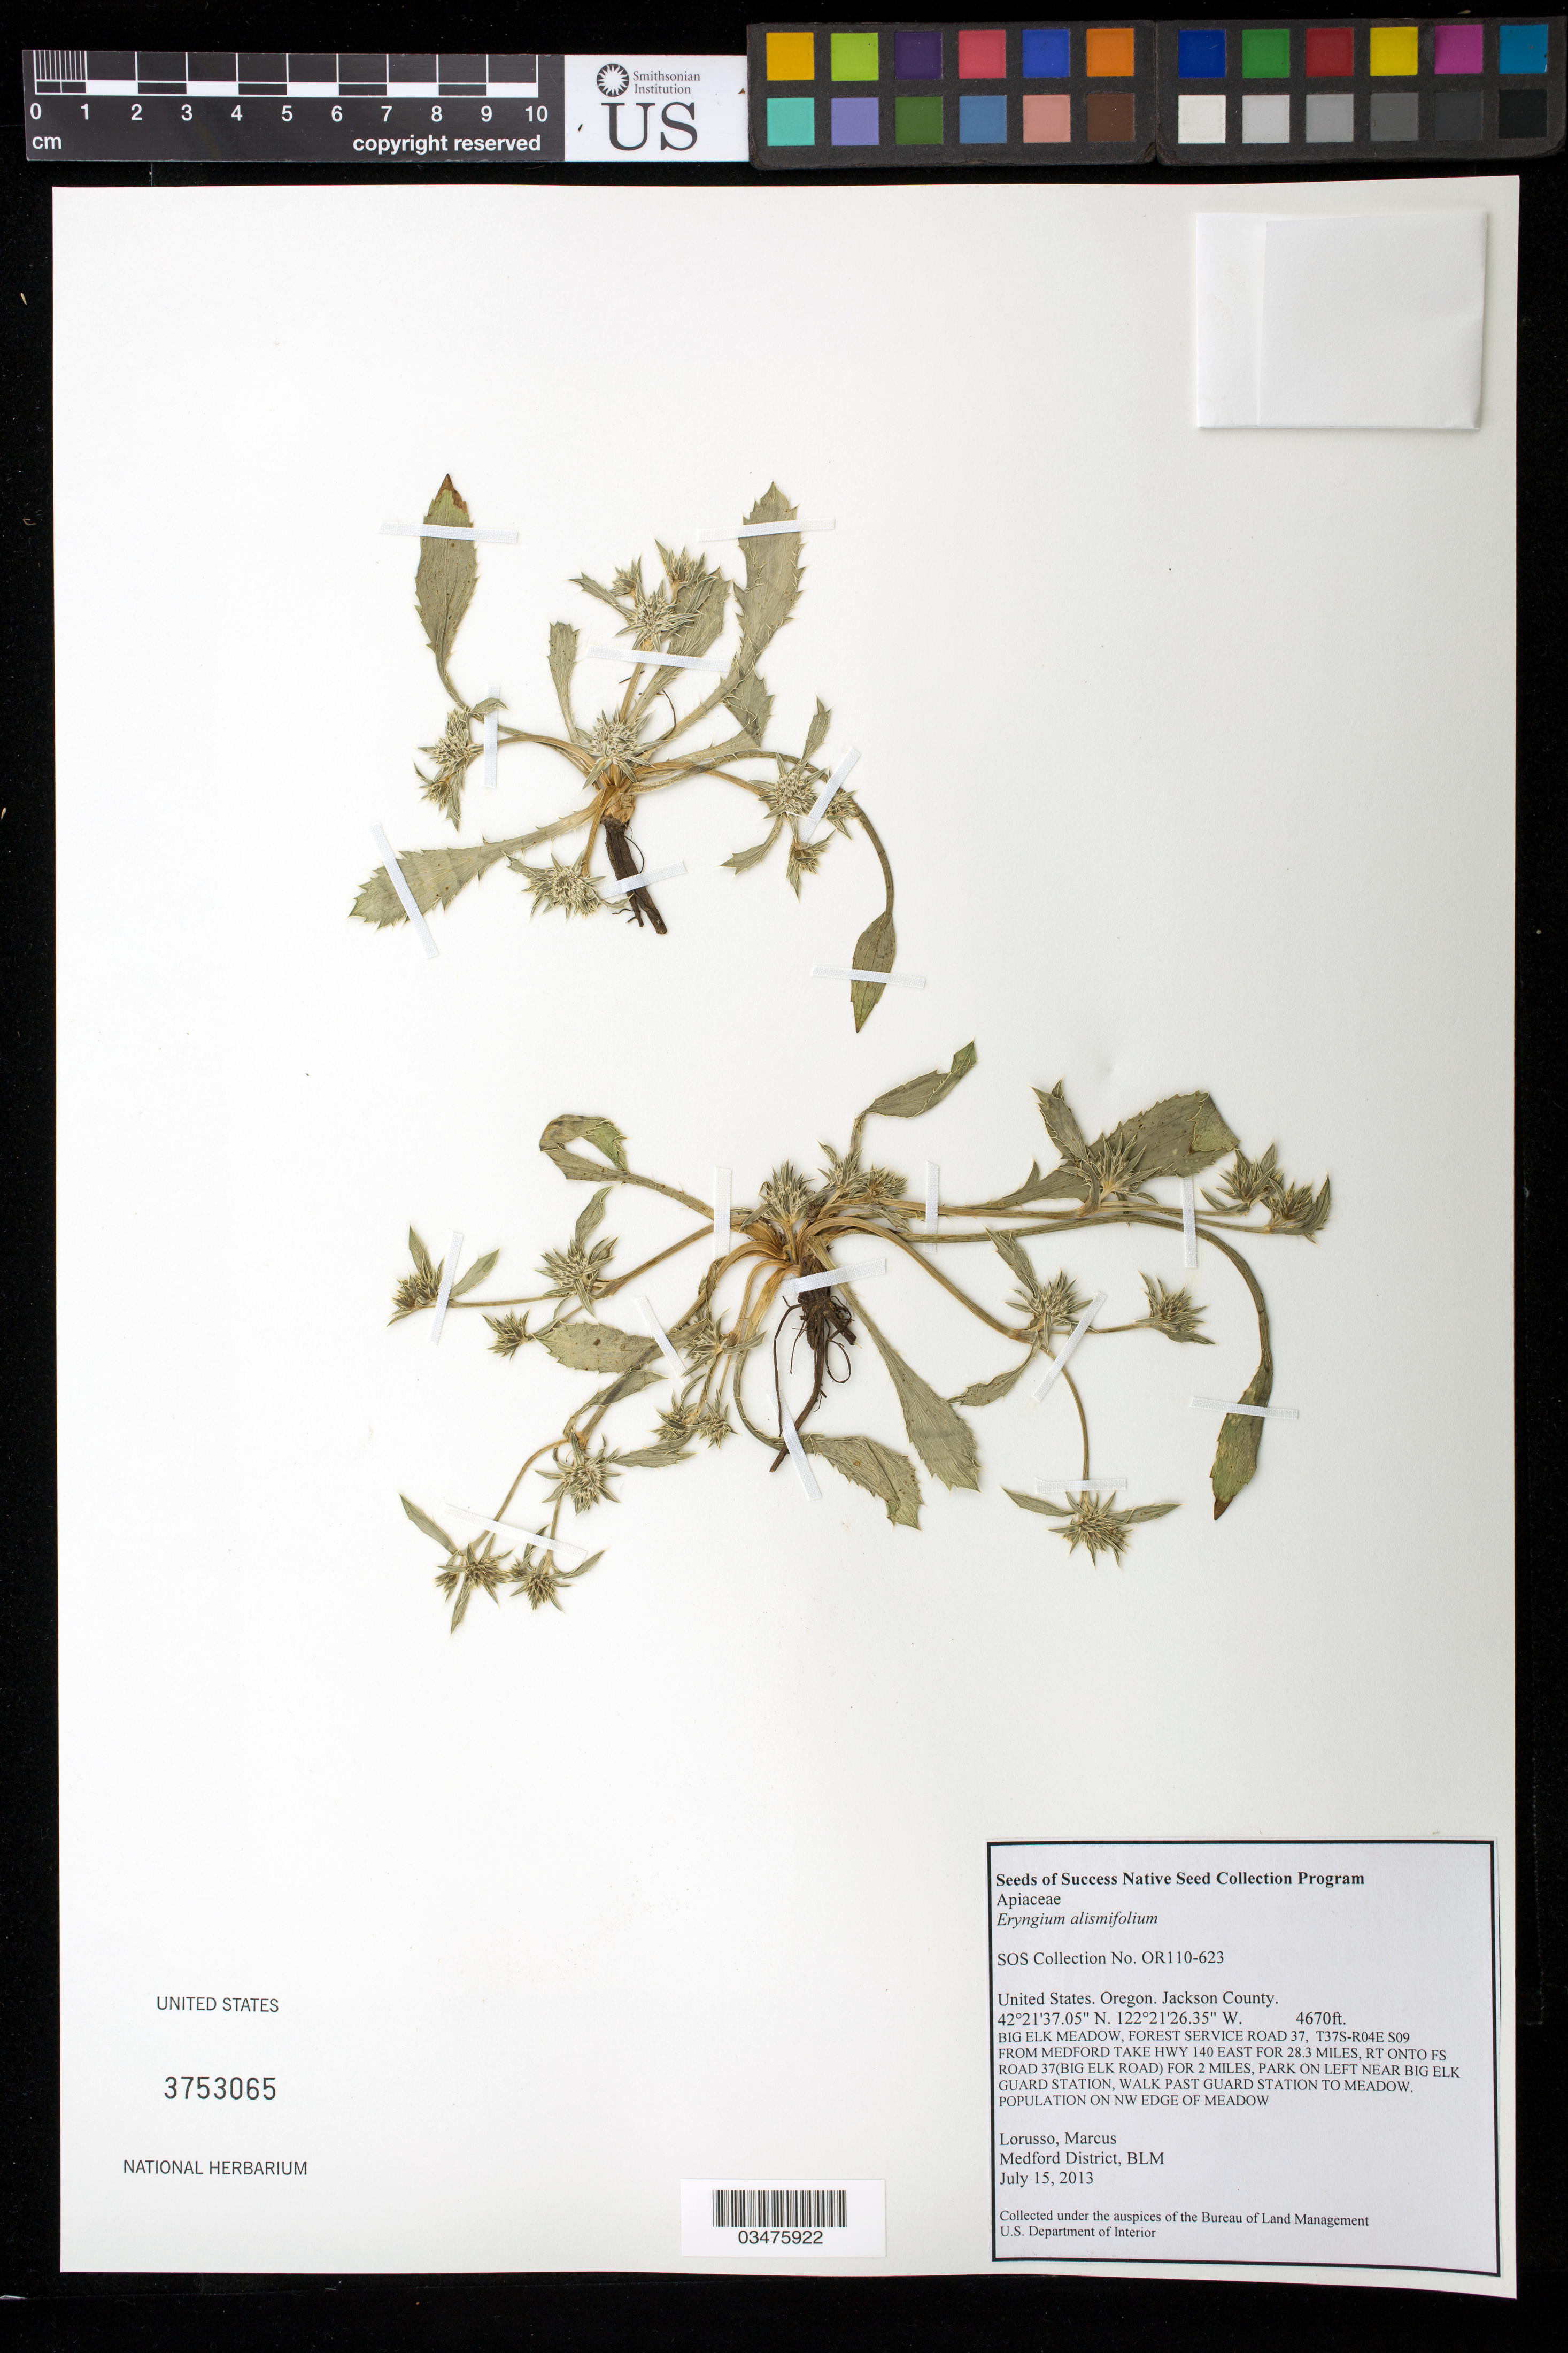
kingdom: Plantae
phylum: Tracheophyta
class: Magnoliopsida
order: Apiales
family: Apiaceae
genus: Eryngium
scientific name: Eryngium alismifolium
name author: Greene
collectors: M. Lorusso & J. Matthews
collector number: OR110-623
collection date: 2013-07-15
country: United States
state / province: Oregon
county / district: Jackson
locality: Big Elk Meadow, Forest Service Road 37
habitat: NW edge of Meadow.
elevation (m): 1423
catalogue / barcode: US 3753065